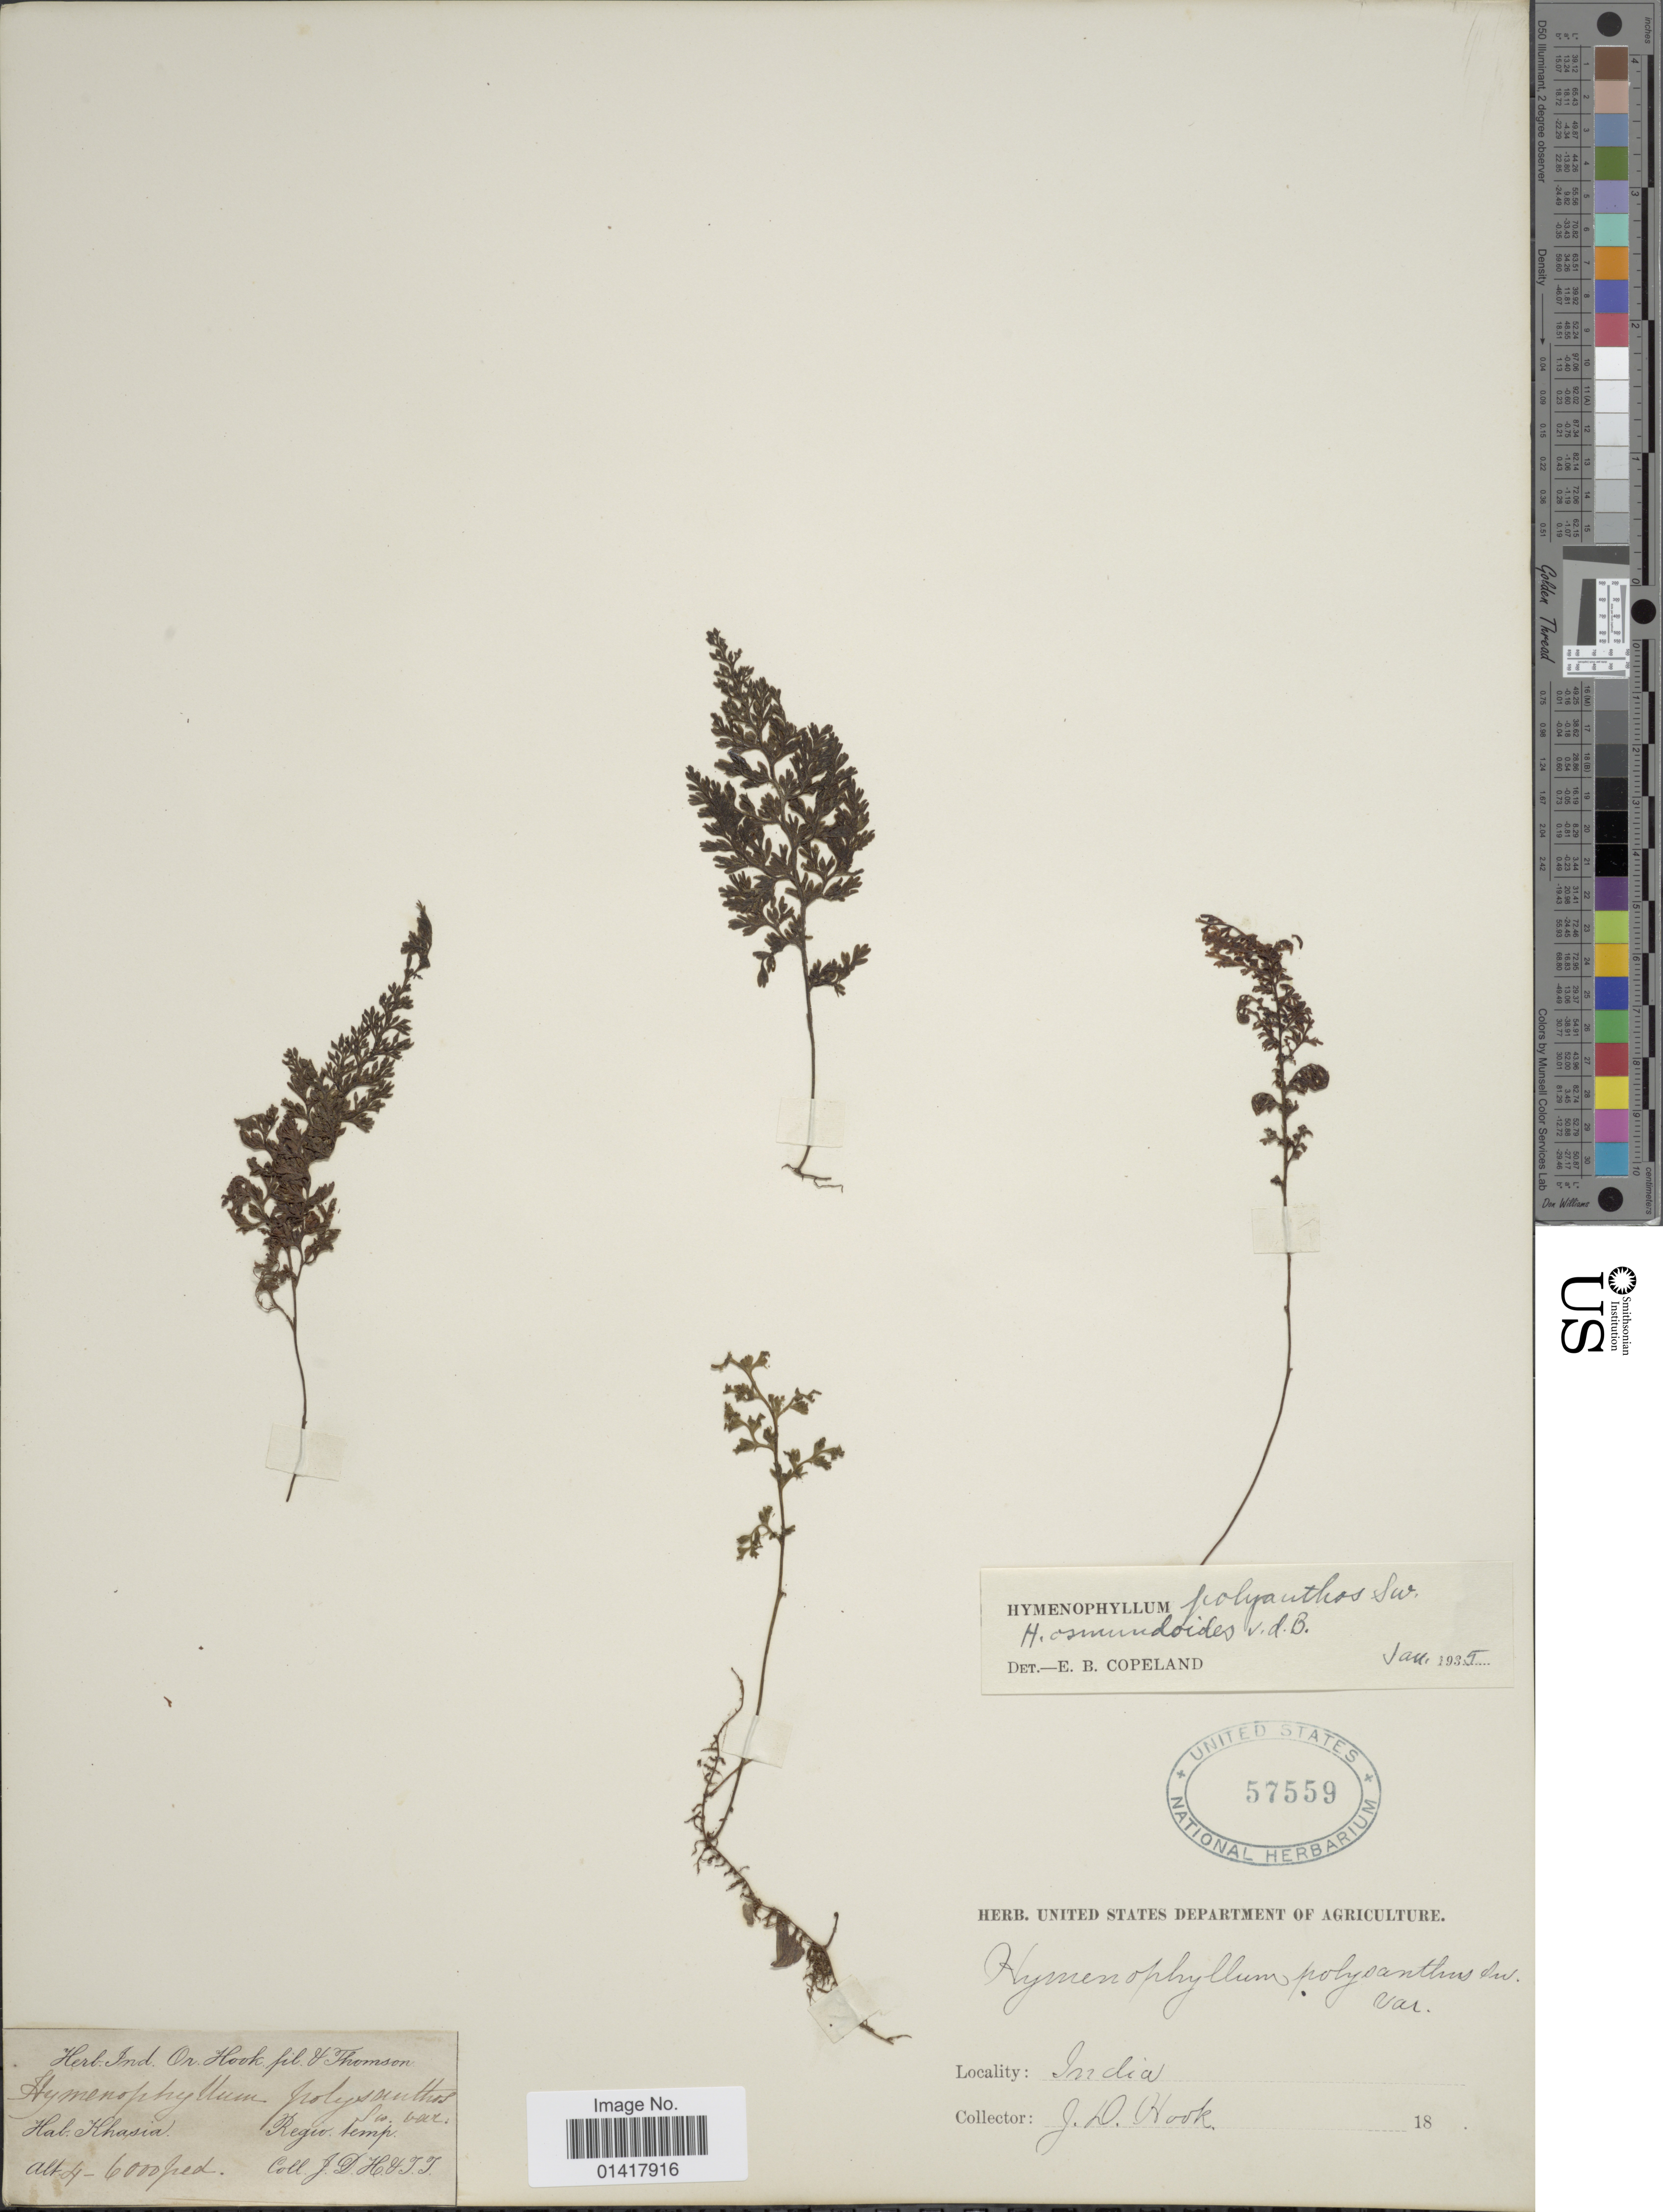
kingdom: Plantae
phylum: Tracheophyta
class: Polypodiopsida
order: Hymenophyllales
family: Hymenophyllaceae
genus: Hymenophyllum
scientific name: Hymenophyllum polyanthos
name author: (Sw.) Sw.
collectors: J. D. Hooker & T. Thomson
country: India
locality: Khasia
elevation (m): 1219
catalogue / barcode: US 57559